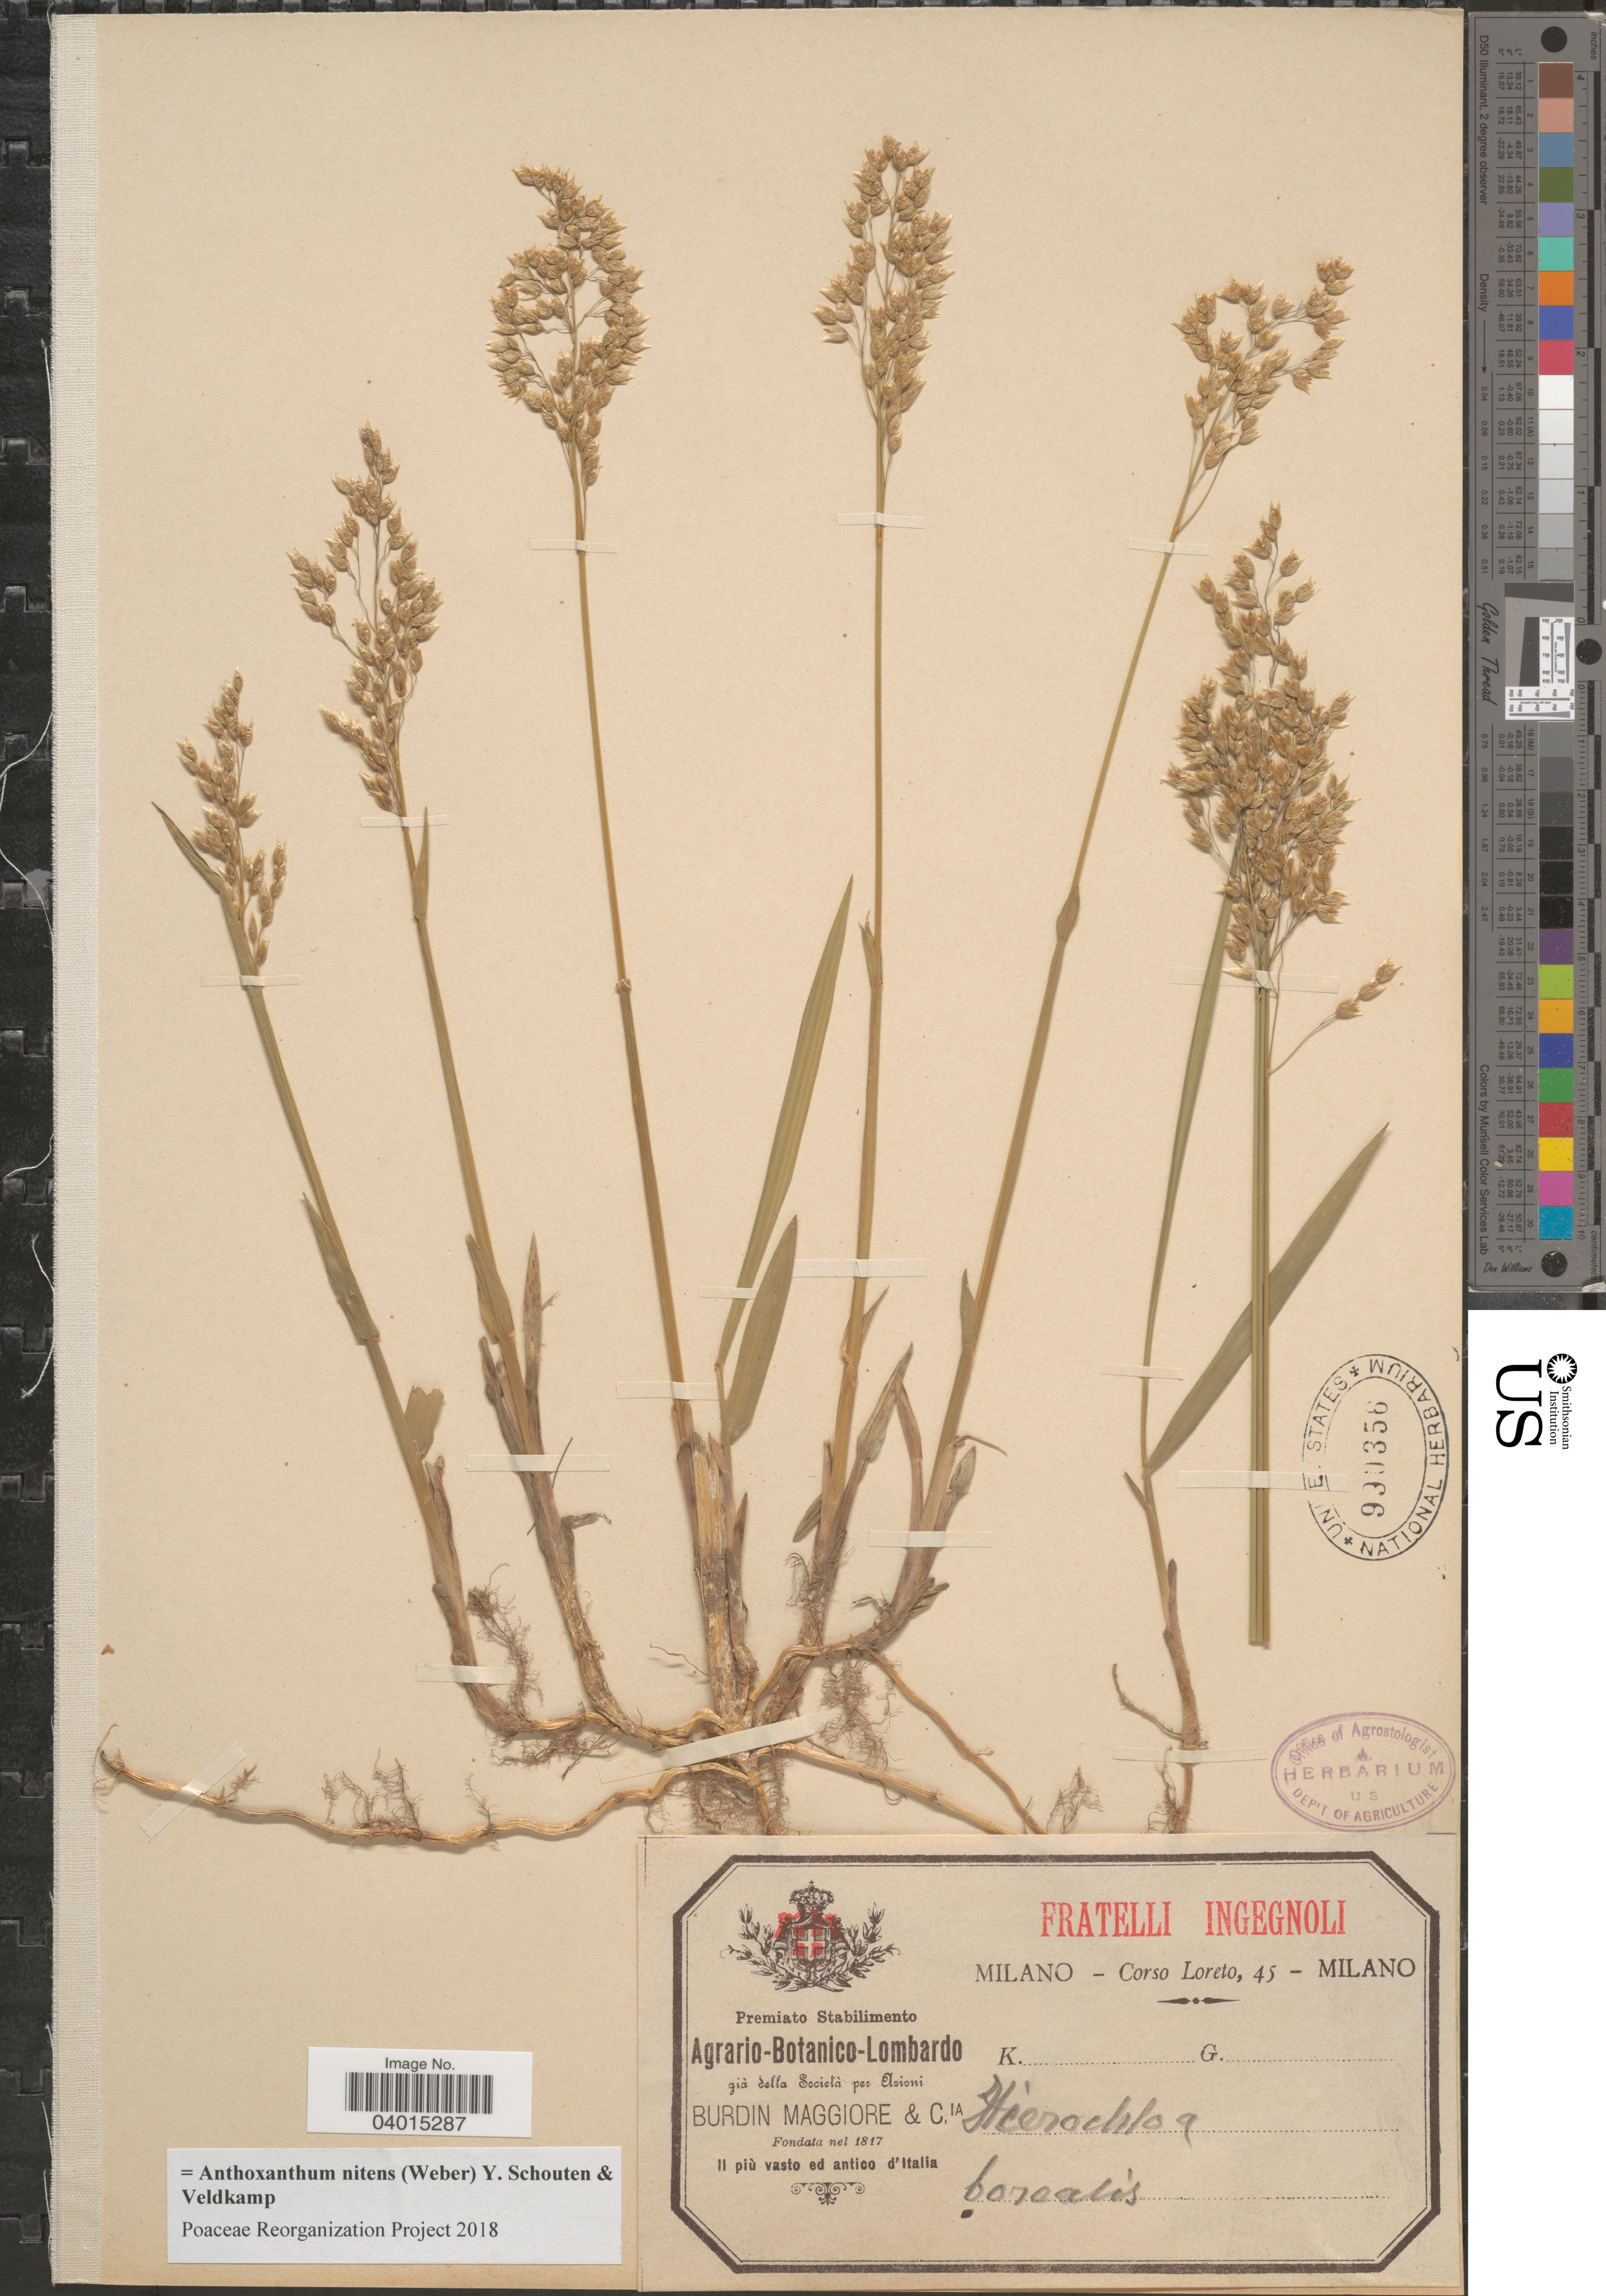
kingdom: Plantae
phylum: Tracheophyta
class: Liliopsida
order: Poales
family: Poaceae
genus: Anthoxanthum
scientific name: Anthoxanthum nitens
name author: (G.H. Weber) R.T.A. Schouten & Veldkamp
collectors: Loreto, C.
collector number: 45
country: Italy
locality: Il più vasto ed antico d'Italia.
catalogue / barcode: US 990356